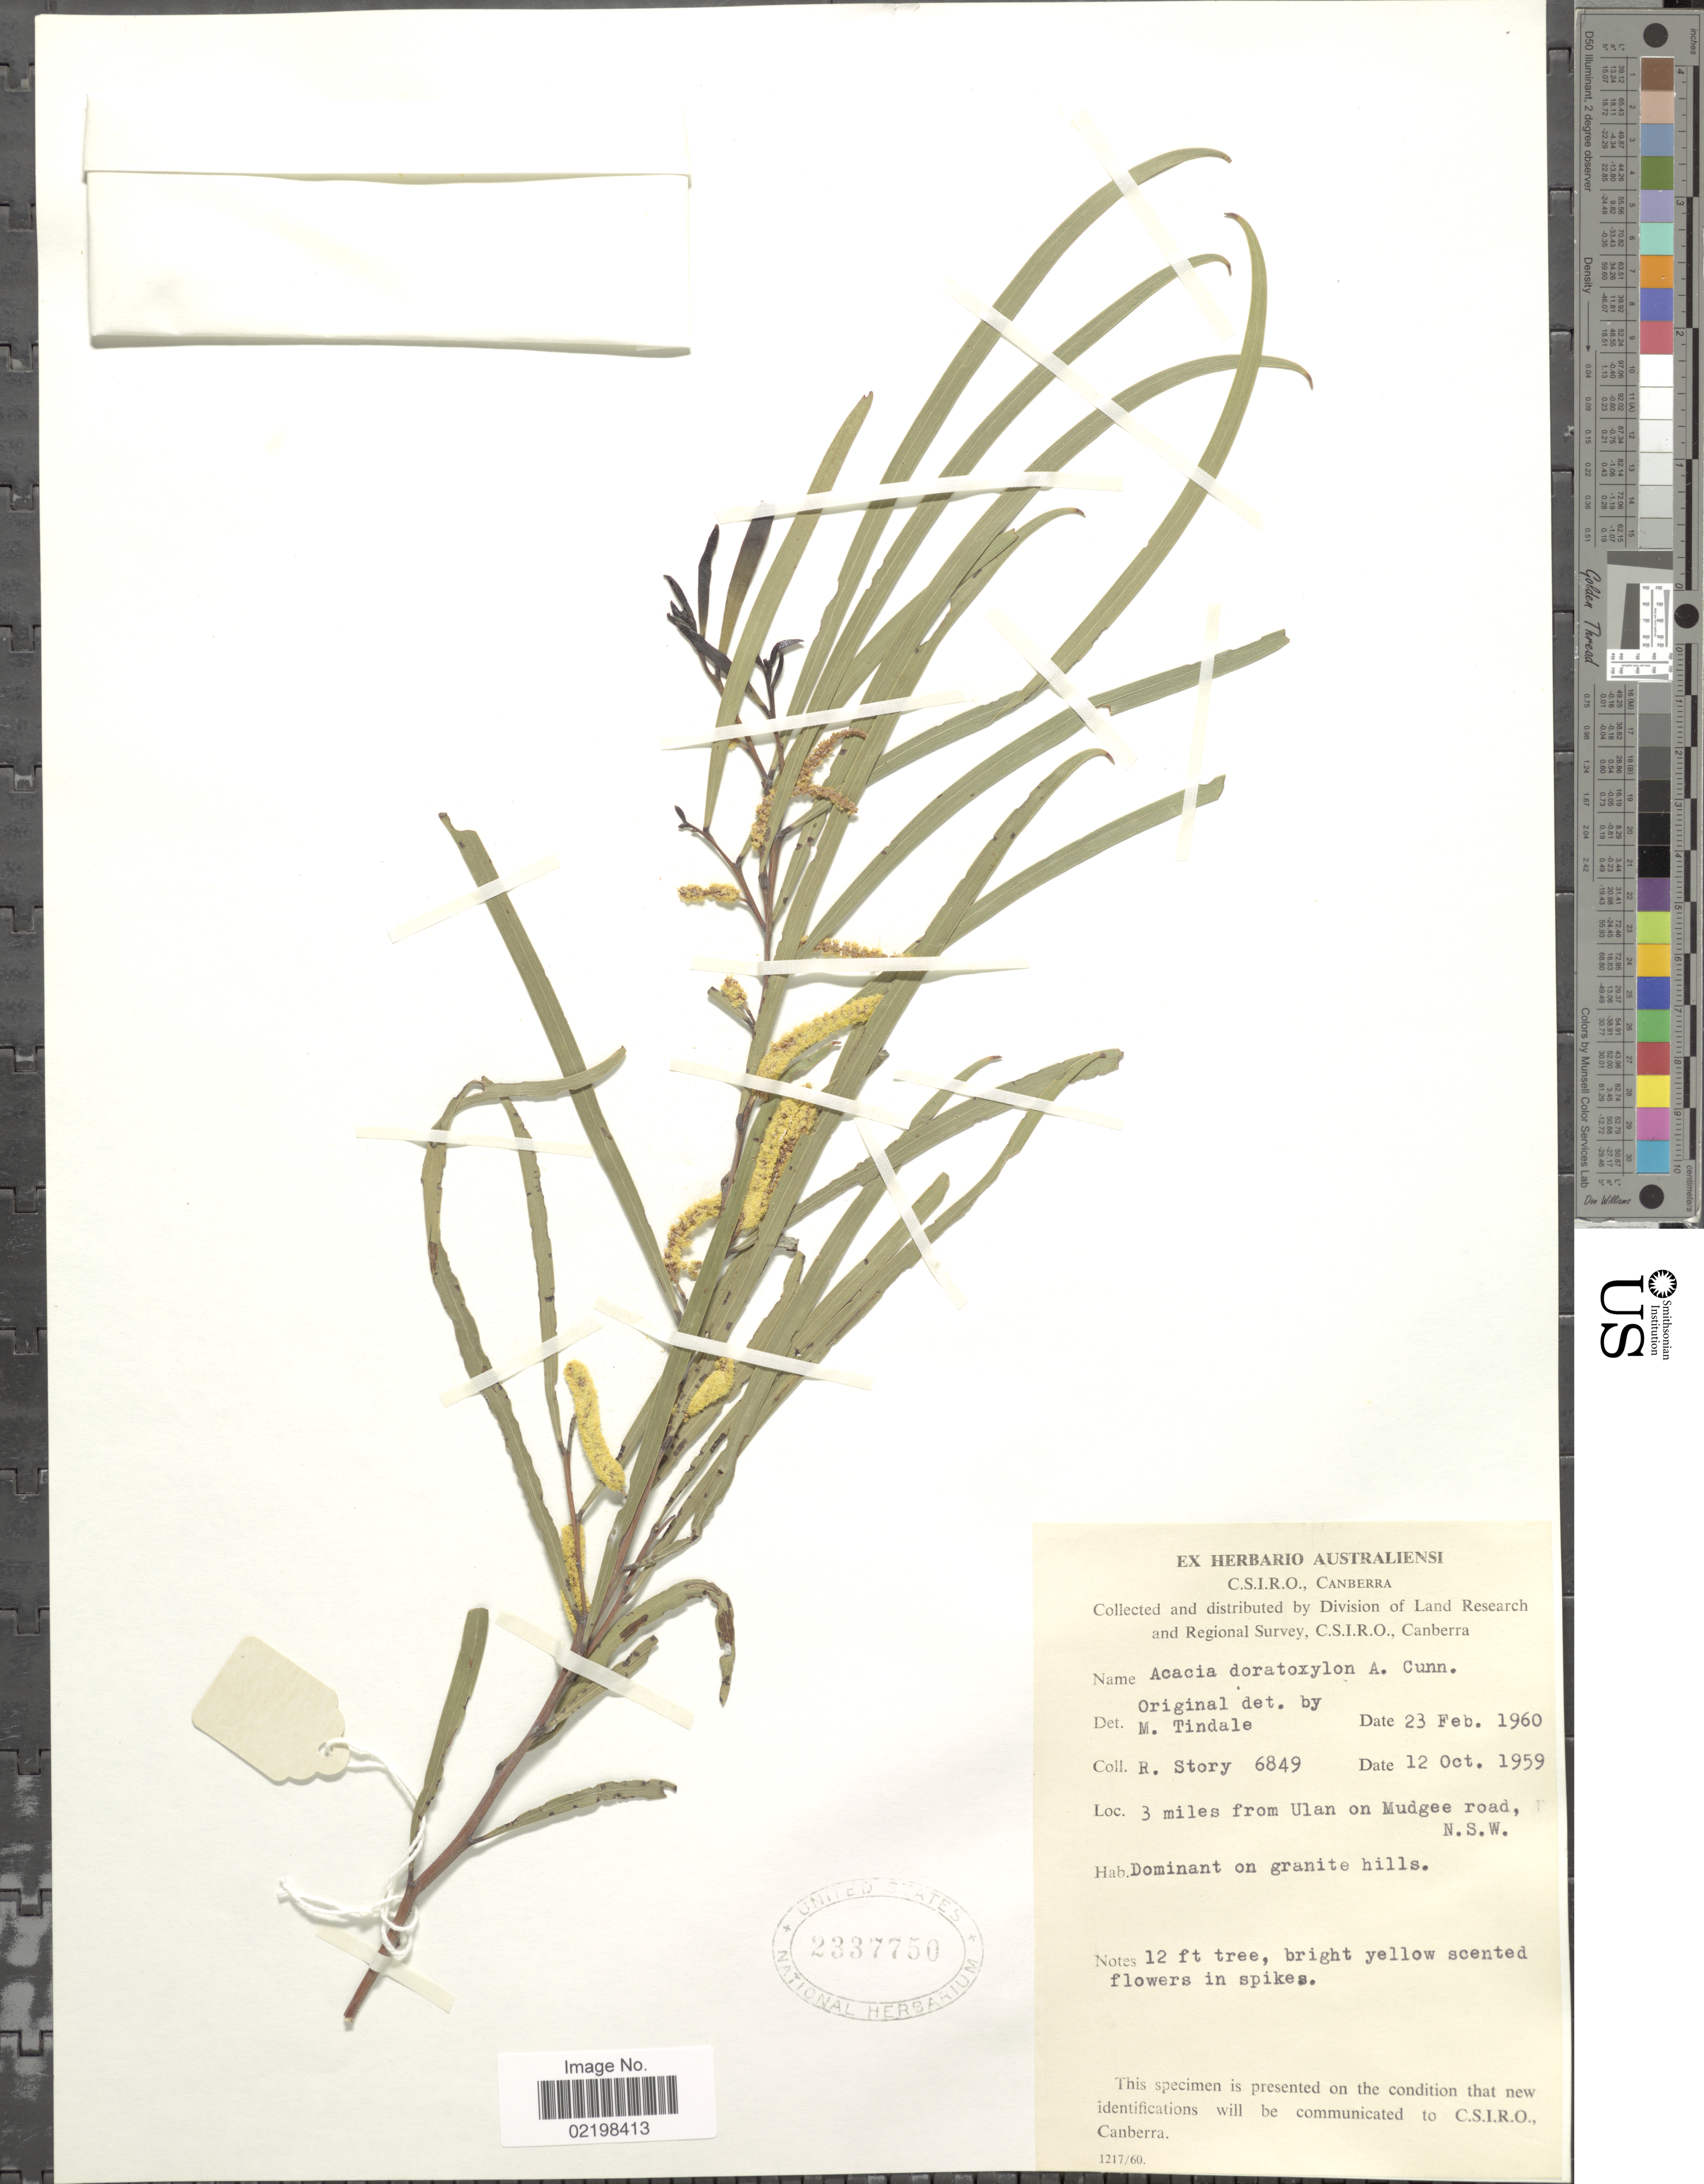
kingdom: Plantae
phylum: Tracheophyta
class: Magnoliopsida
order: Fabales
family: Fabaceae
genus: Acacia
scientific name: Acacia doratoxylon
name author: Meisn.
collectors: R. Story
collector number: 6849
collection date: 1959-10-12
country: Australia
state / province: New South Wales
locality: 3 miles from Ulan on Mudgee road, N.S.W.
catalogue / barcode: US 2337750